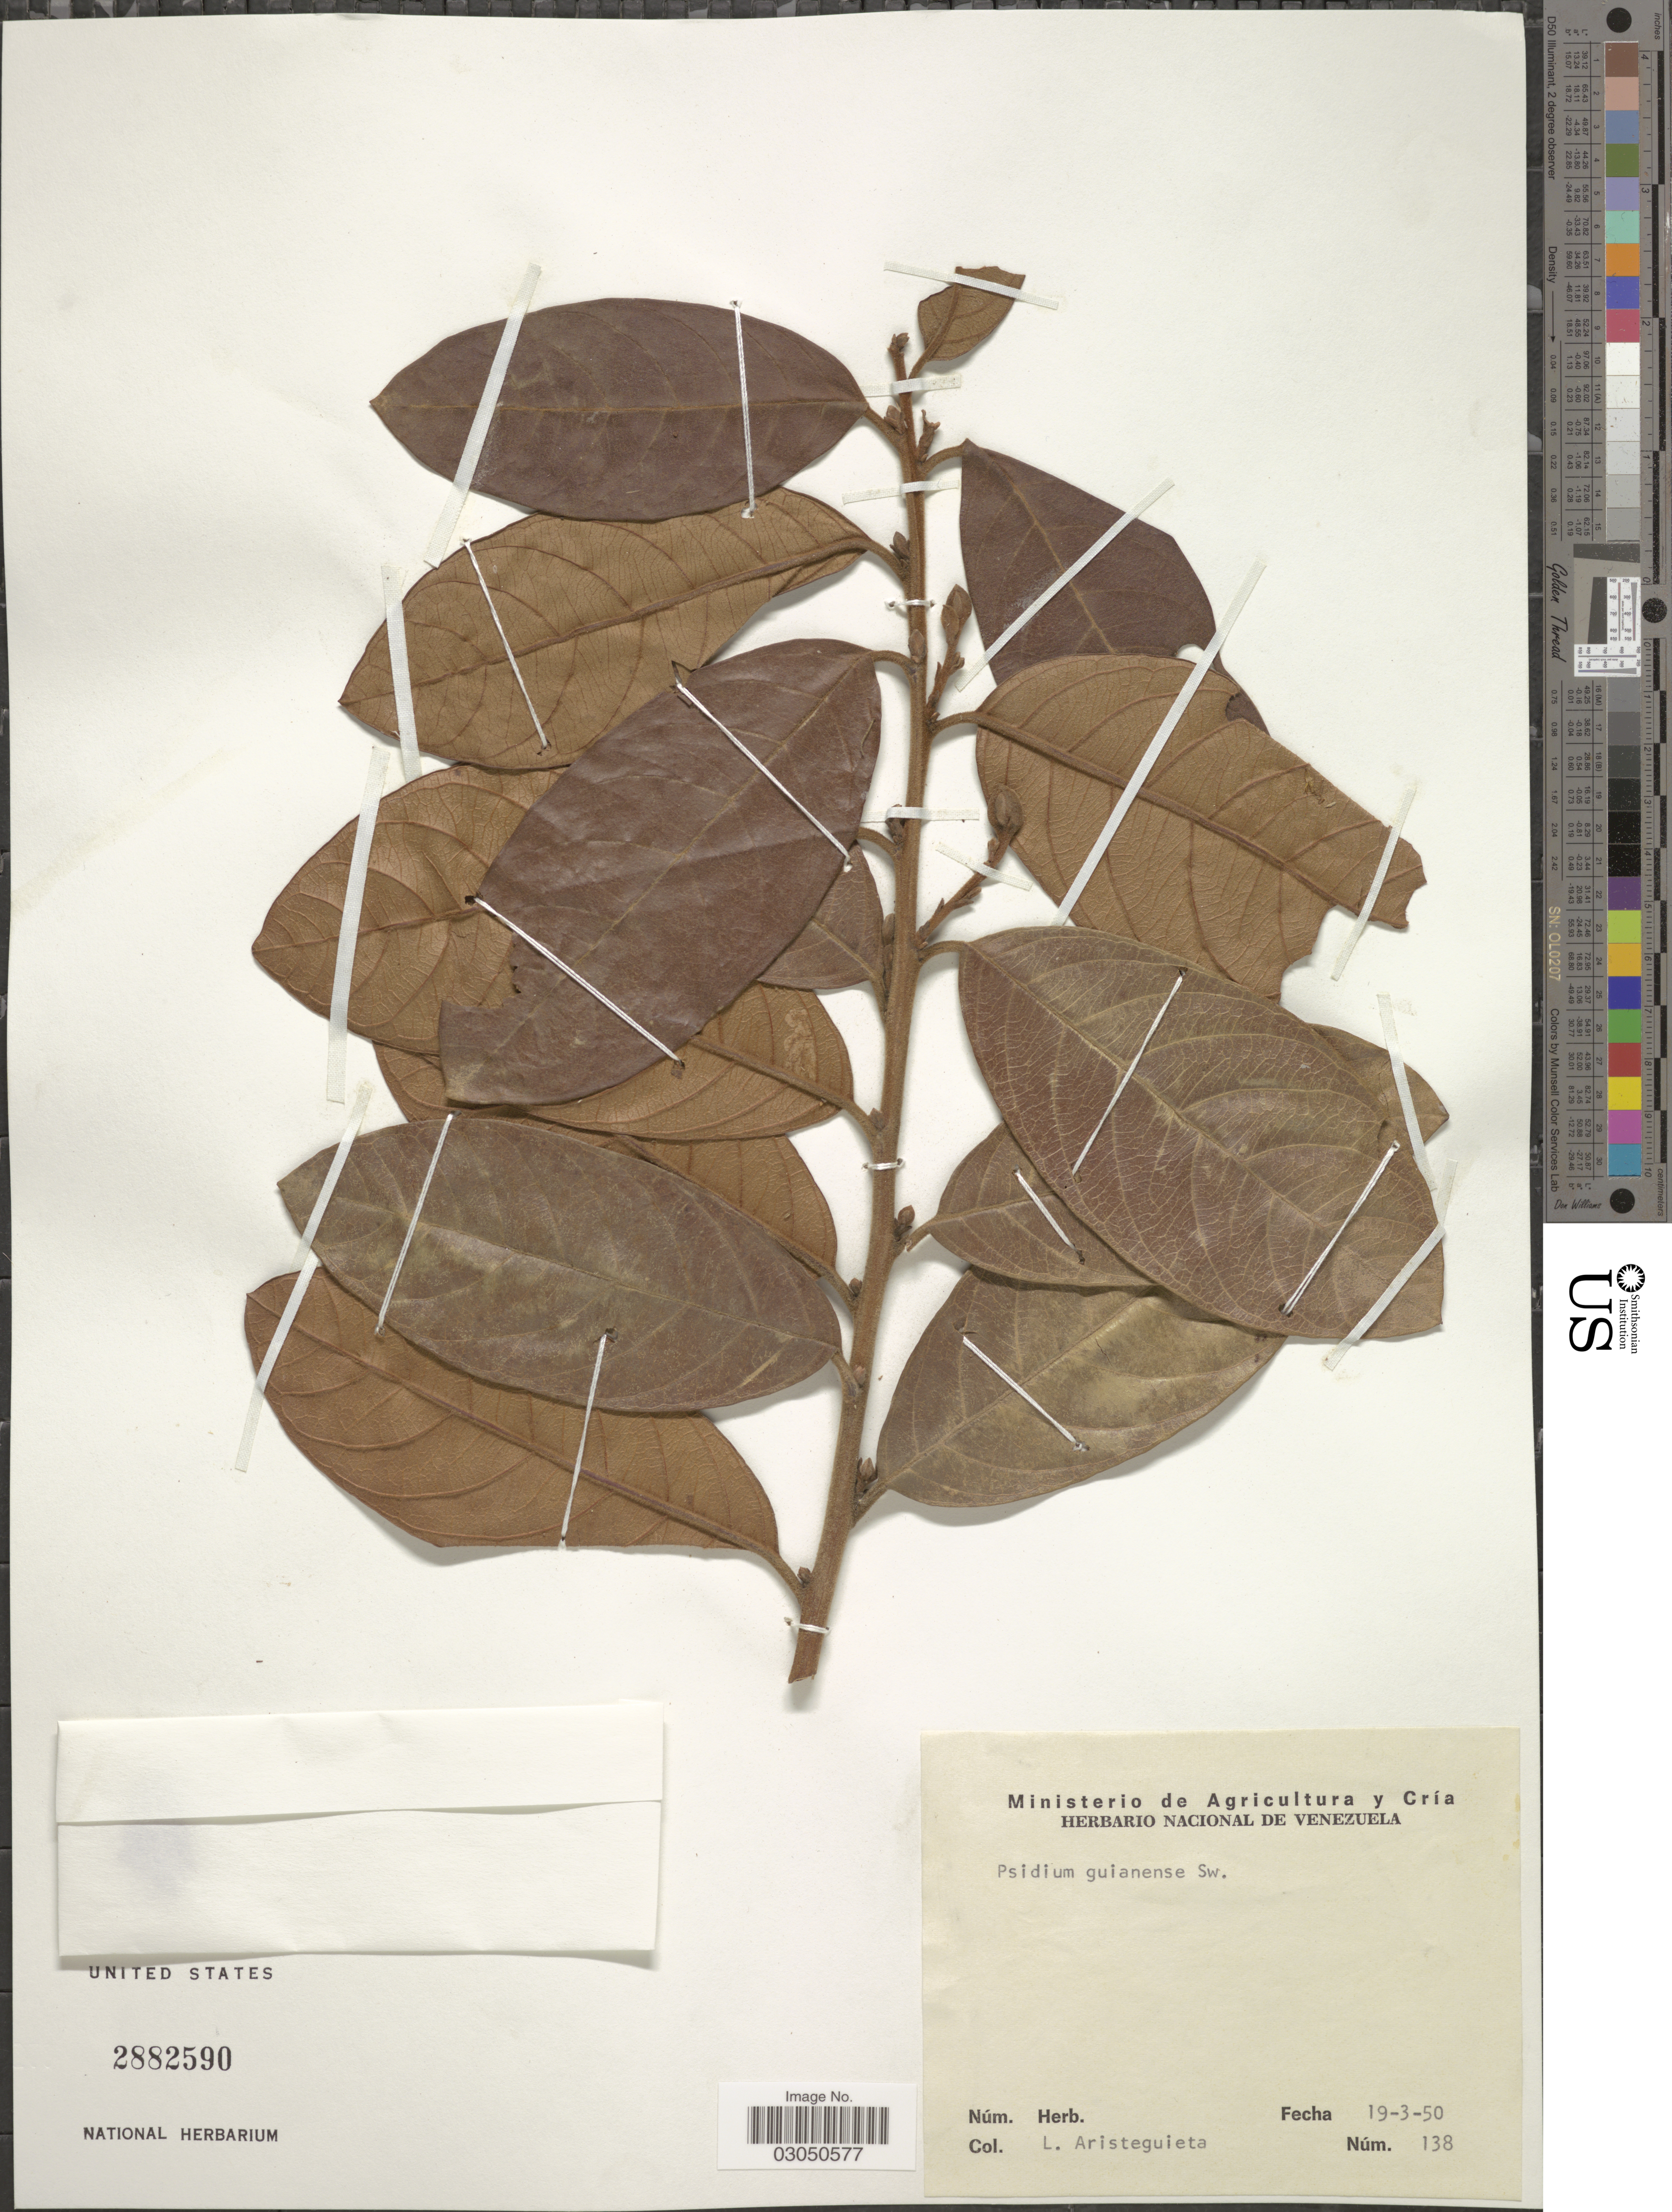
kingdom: Plantae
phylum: Tracheophyta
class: Magnoliopsida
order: Myrtales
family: Myrtaceae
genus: Psidium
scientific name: Psidium guineense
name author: Sw.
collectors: L. Aristeguieta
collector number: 138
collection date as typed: Transcribed d/m/y: 19/3/50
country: Venezuela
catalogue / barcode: US 2882590